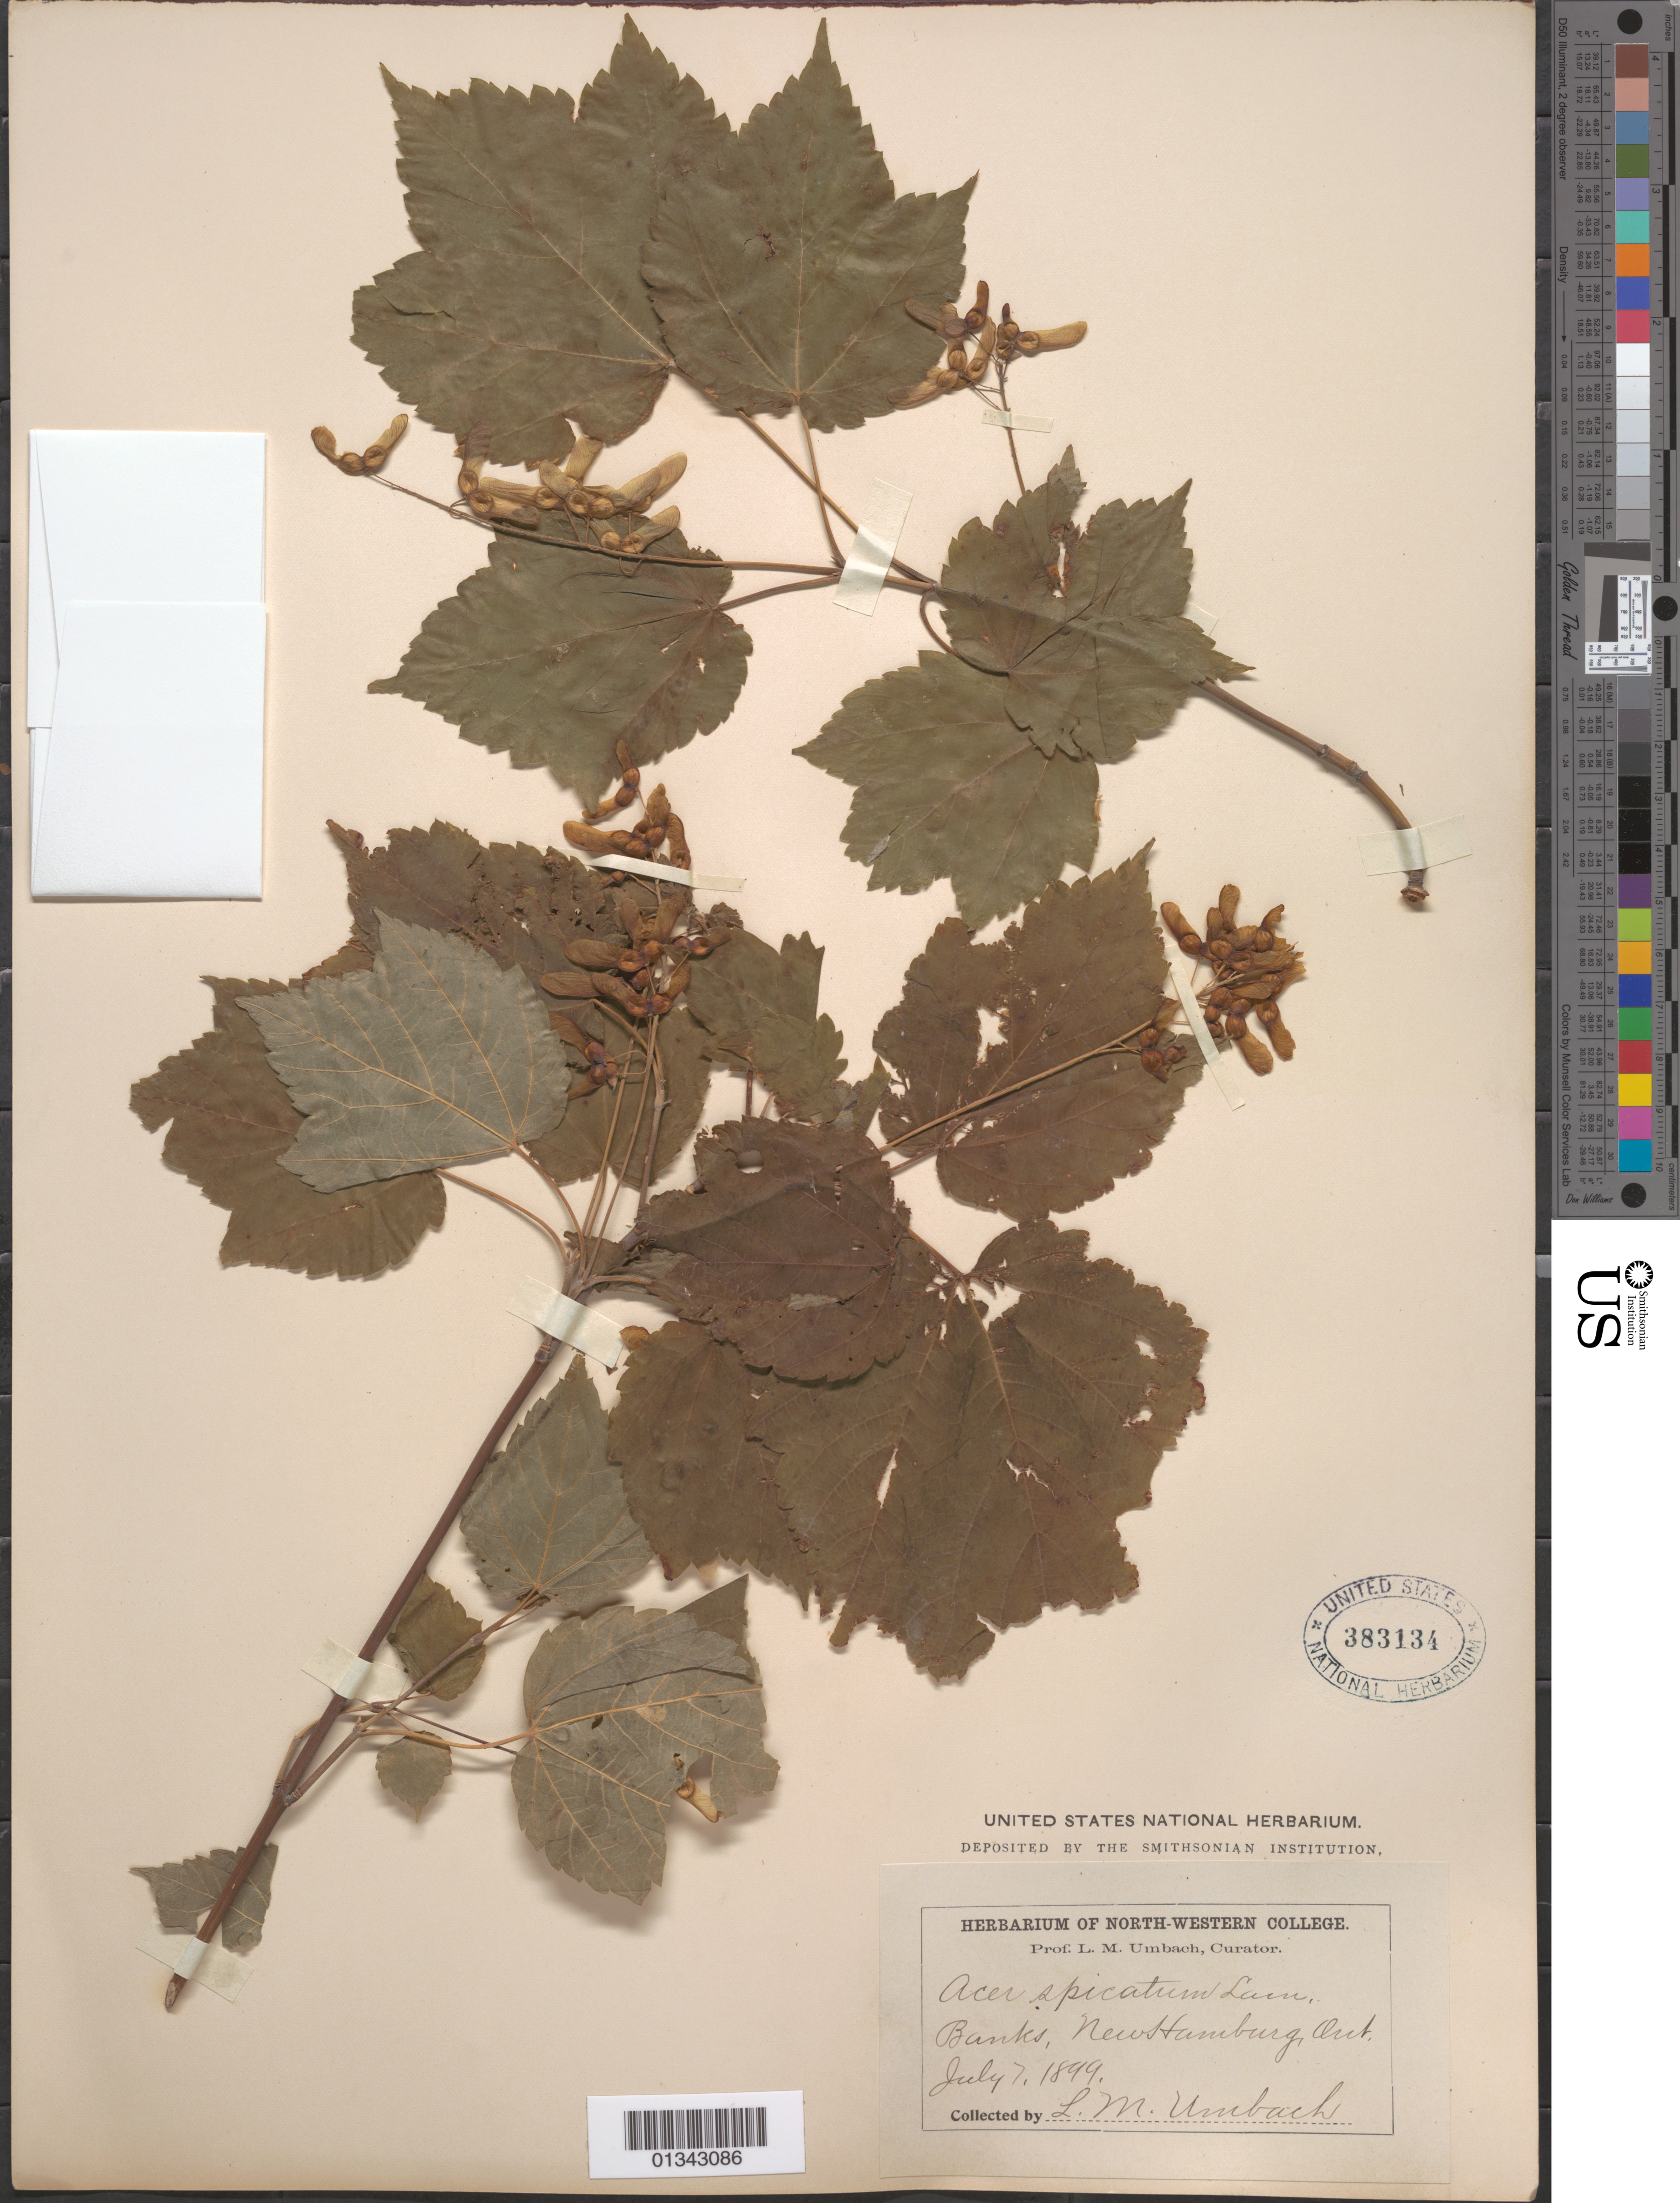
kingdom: Plantae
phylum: Tracheophyta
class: Magnoliopsida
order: Sapindales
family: Sapindaceae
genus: Acer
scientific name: Acer spicatum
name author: Lam.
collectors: L. M. Umbach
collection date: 1899-07-07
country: Canada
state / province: Ontario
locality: New Hamburg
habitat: Banks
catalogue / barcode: US 383134